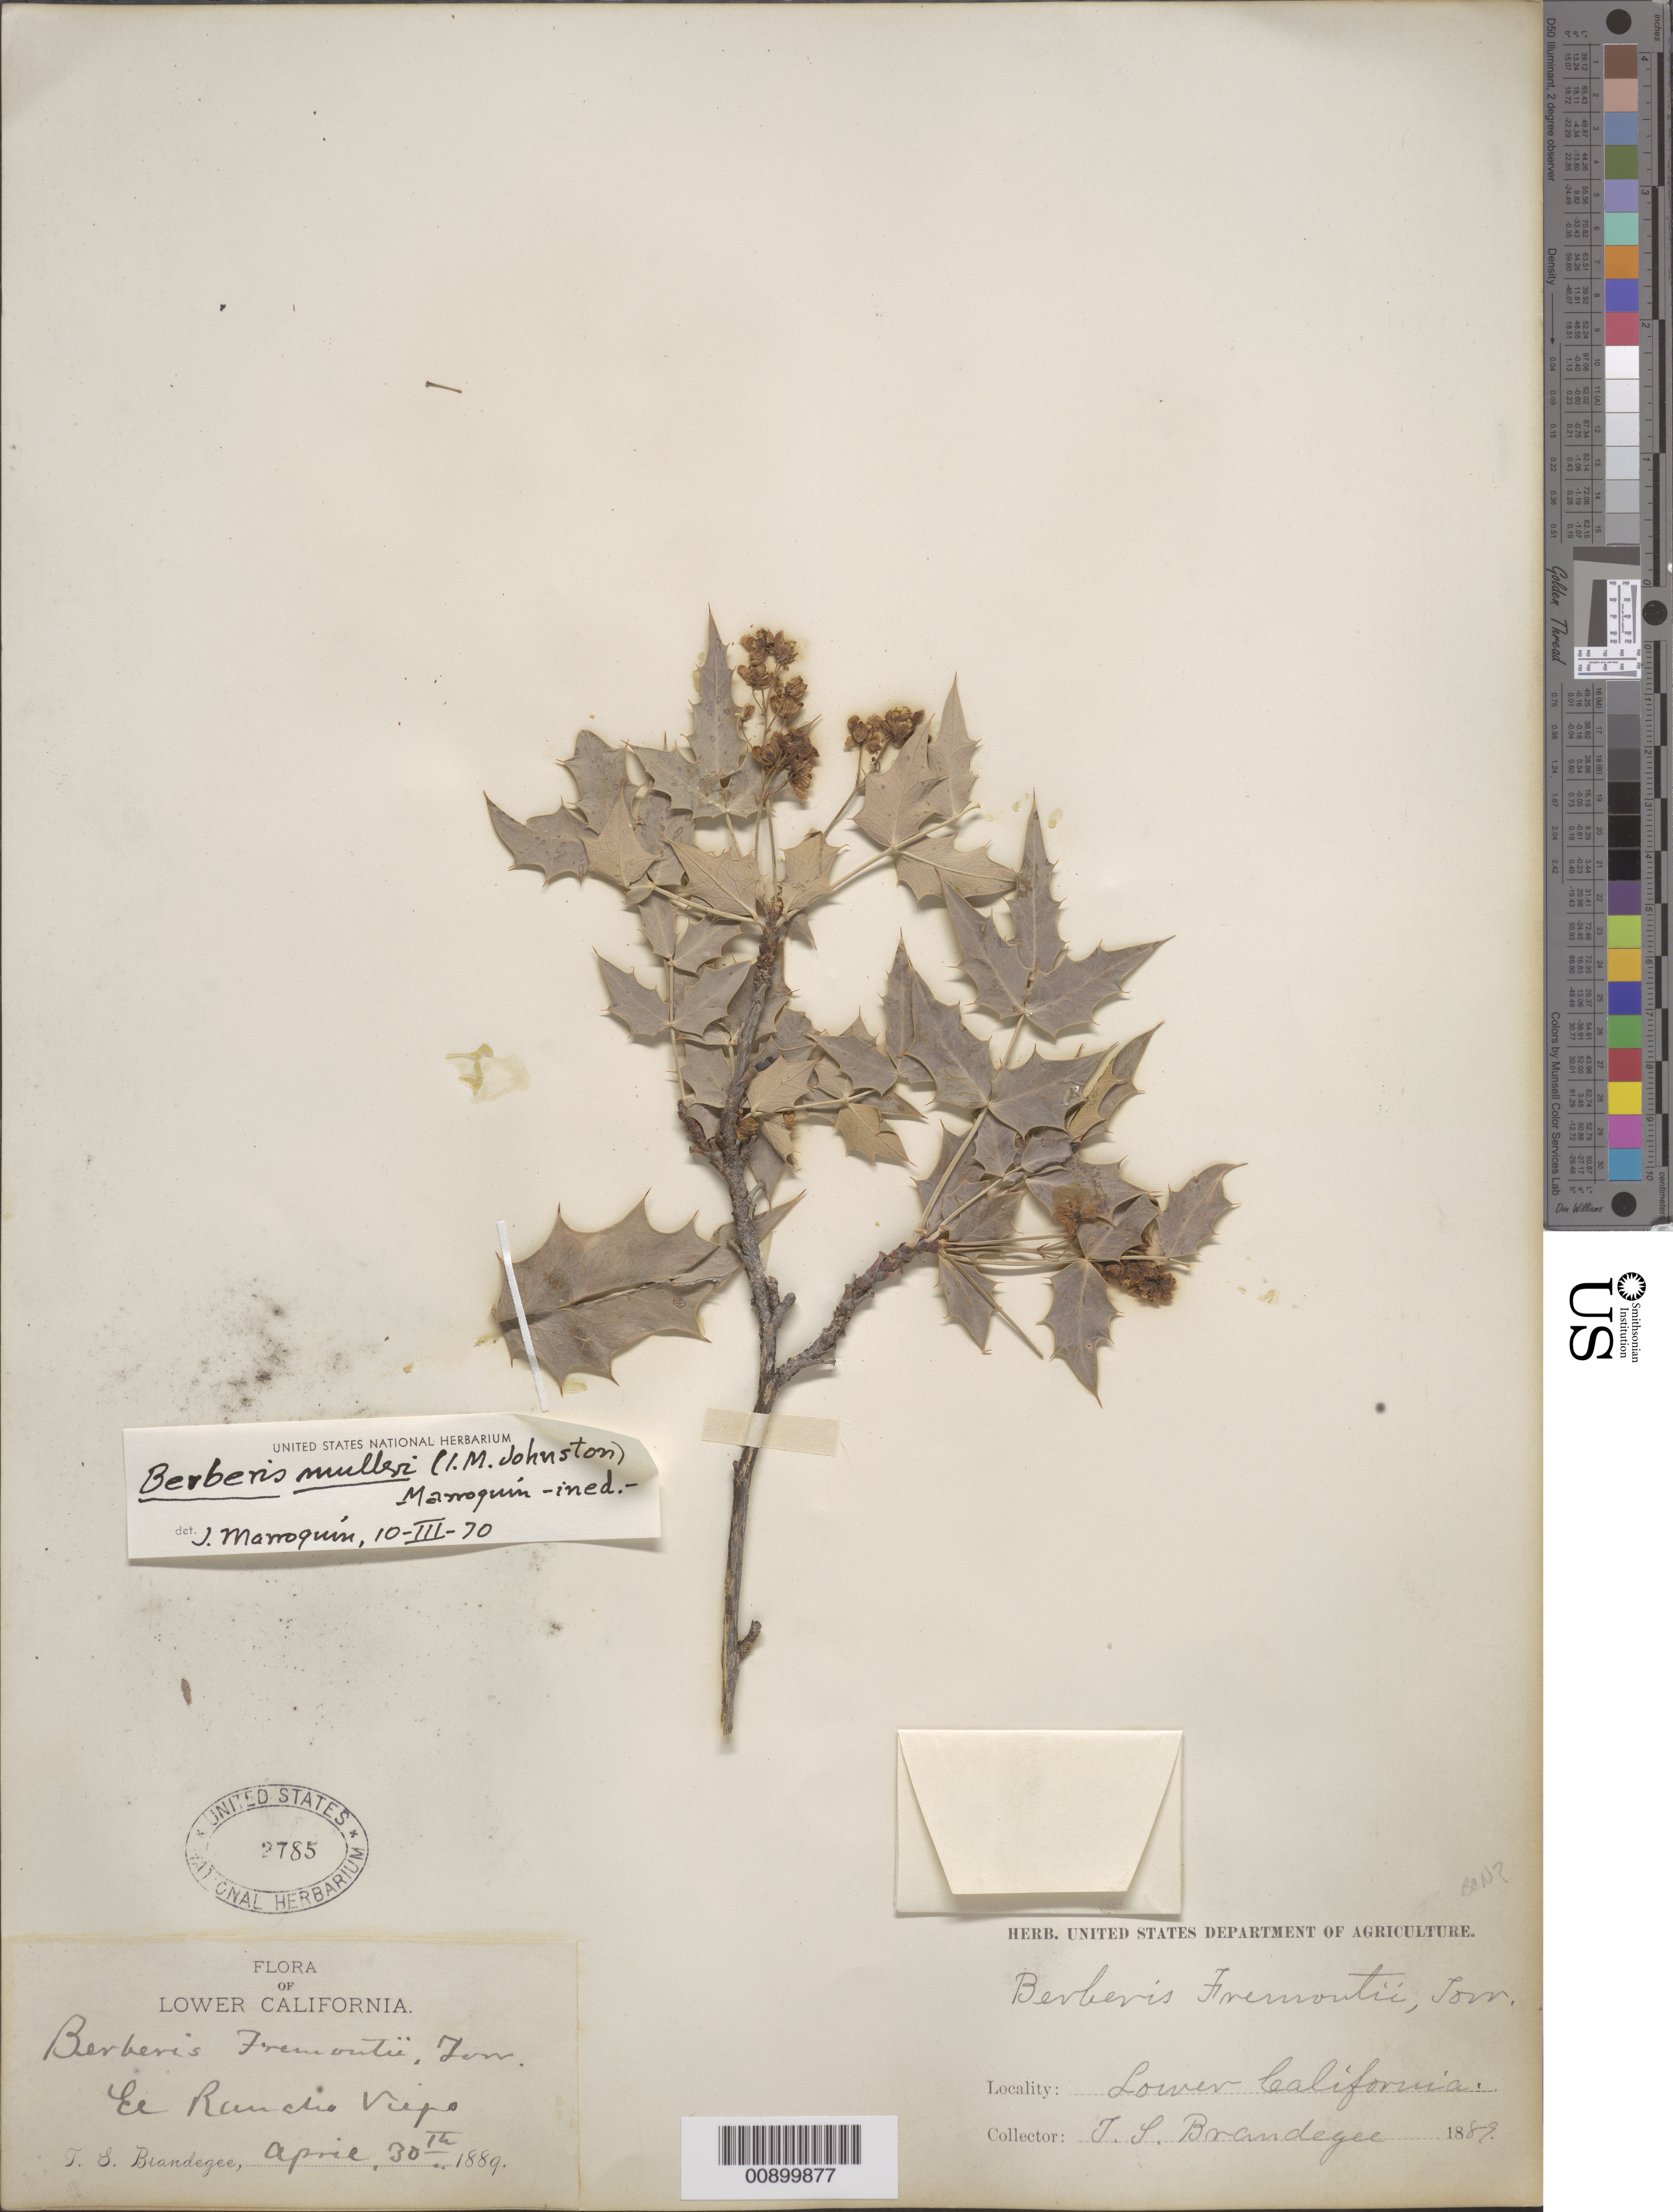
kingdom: Plantae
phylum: Tracheophyta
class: Magnoliopsida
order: Ranunculales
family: Berberidaceae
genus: Mahonia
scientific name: Mahonia fremontii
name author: (Torr.) Fedde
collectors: T. S. Brandegee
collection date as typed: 30 Apr 1889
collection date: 1889-04-30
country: Mexico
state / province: Baja California Norte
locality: El Rancho Viejo, Lower California.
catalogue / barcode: US 2785